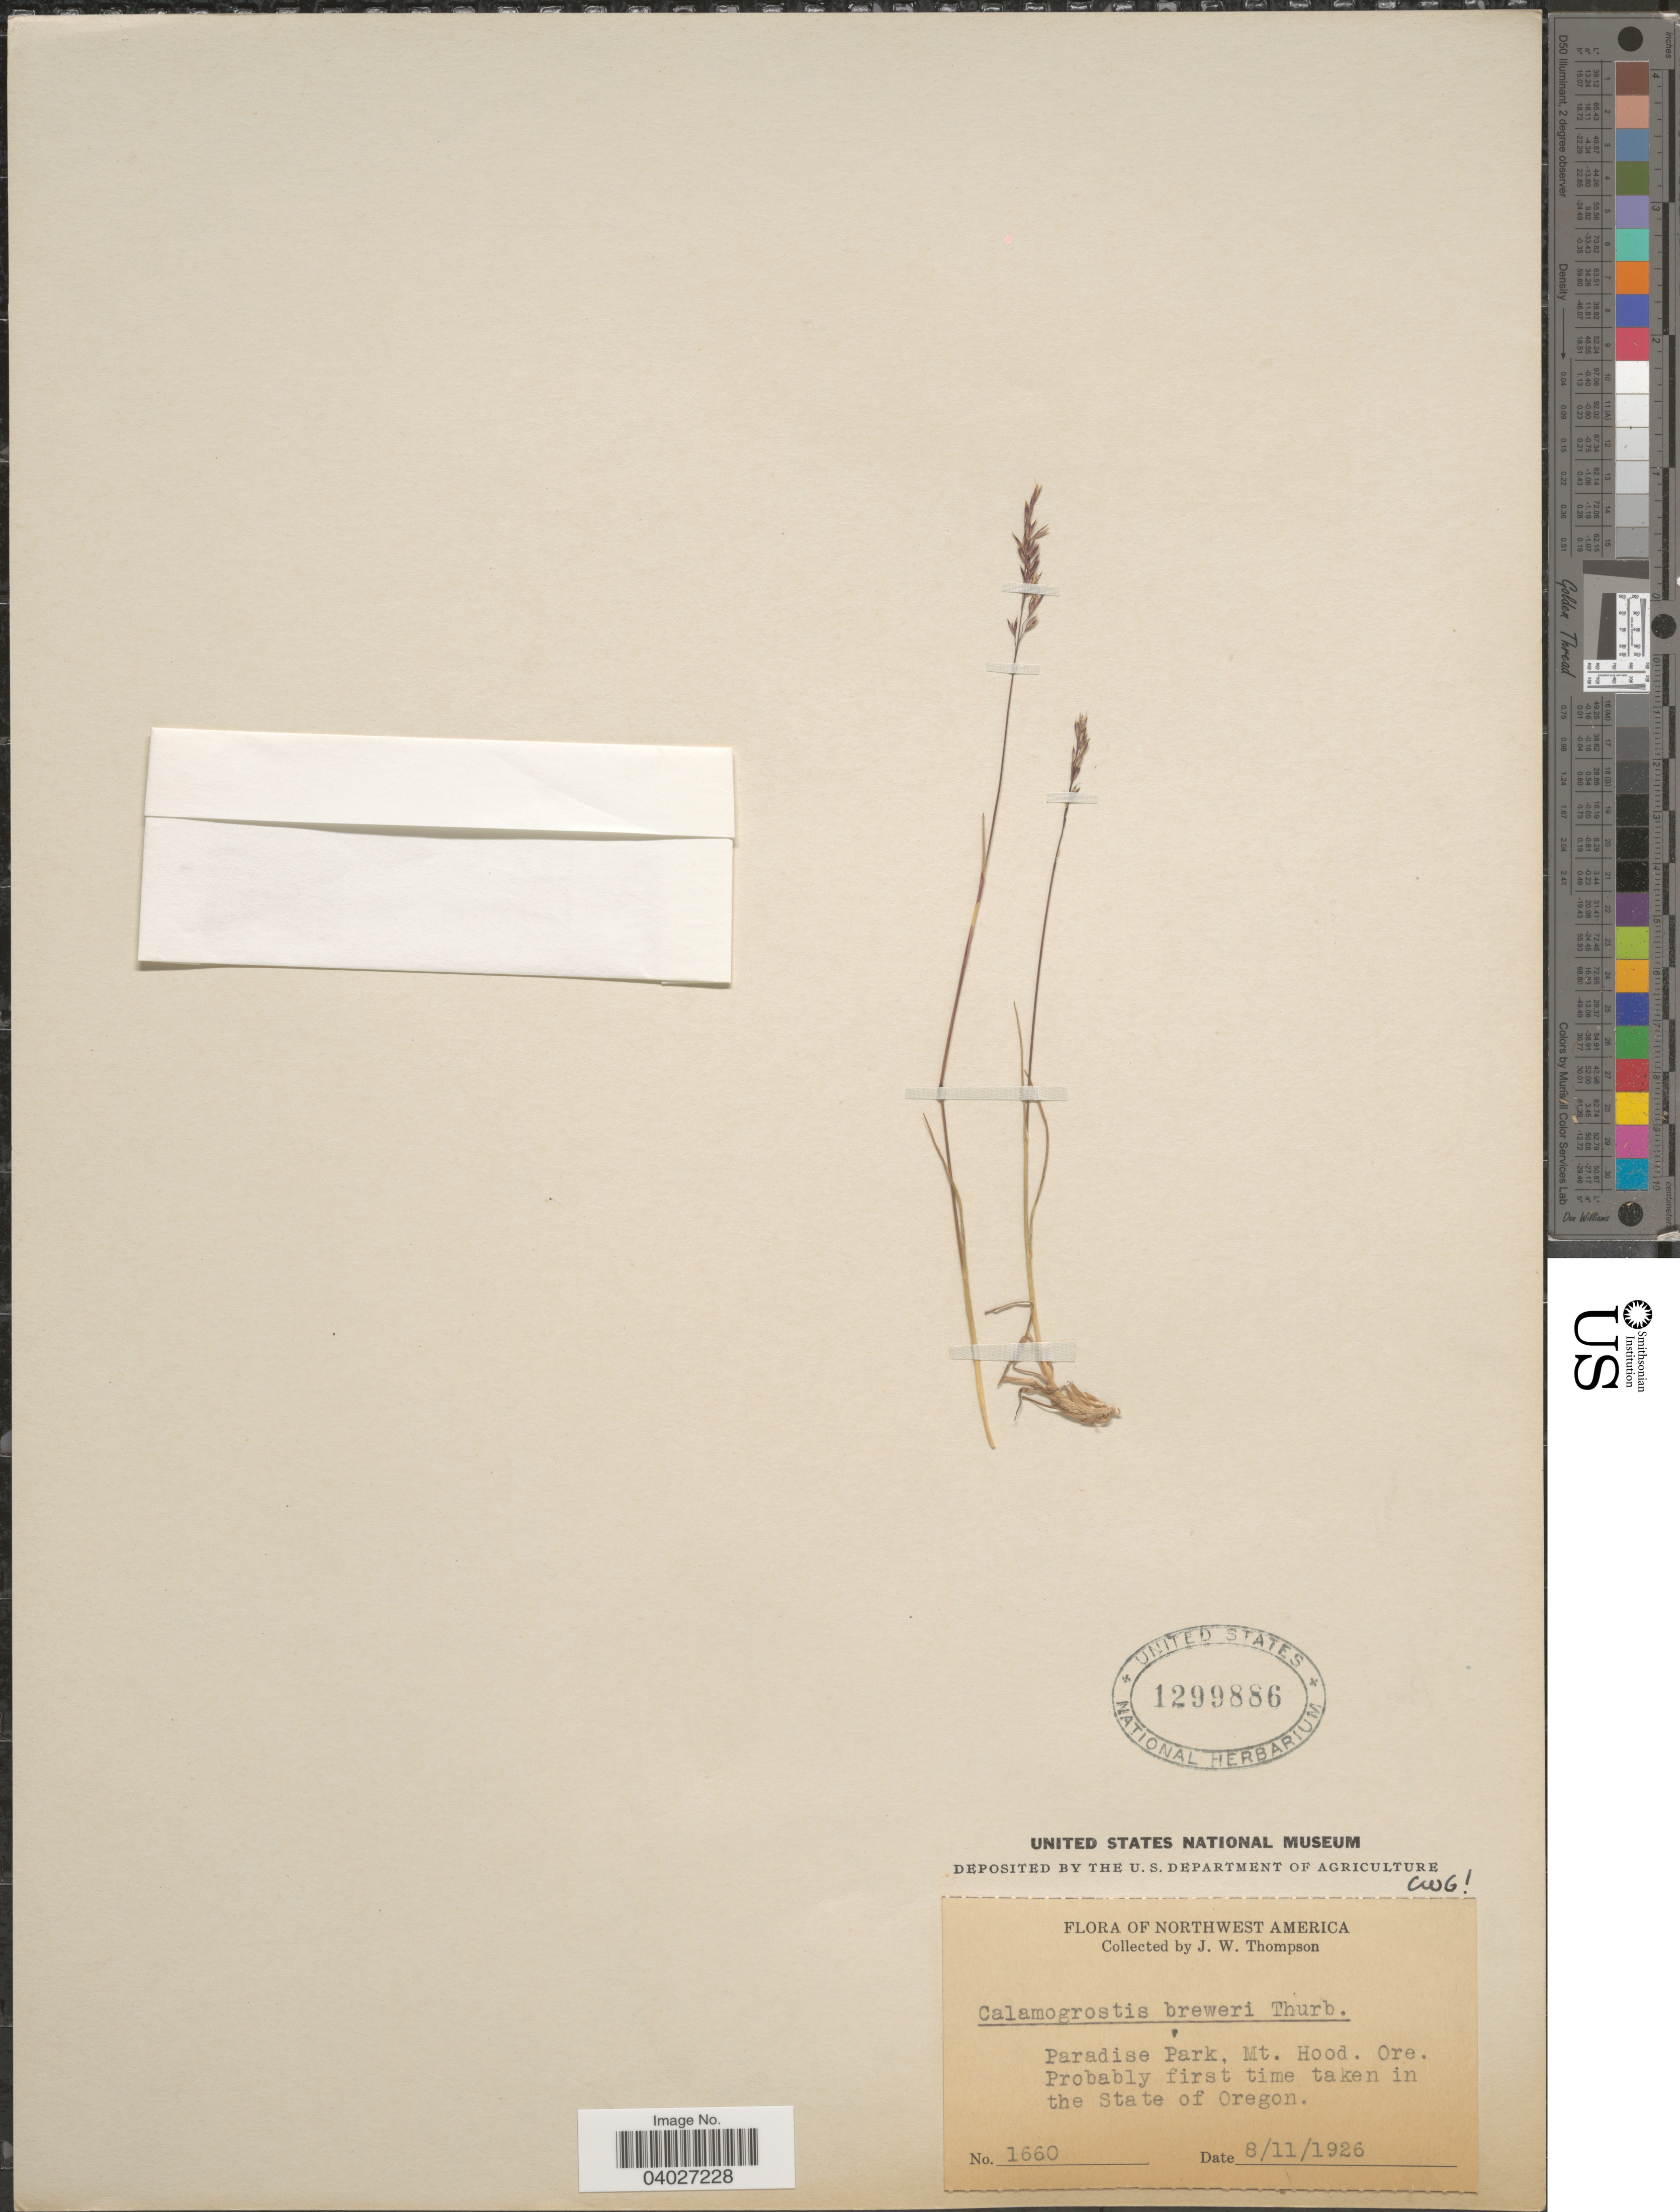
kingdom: Plantae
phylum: Tracheophyta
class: Liliopsida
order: Poales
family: Poaceae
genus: Calamagrostis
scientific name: Calamagrostis breweri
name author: Thurb.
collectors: J. Thompson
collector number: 1660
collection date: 1926-08-11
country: United States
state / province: Oregon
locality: Northwest America. Paradise Park, Mt. Hood.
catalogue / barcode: US 1299886